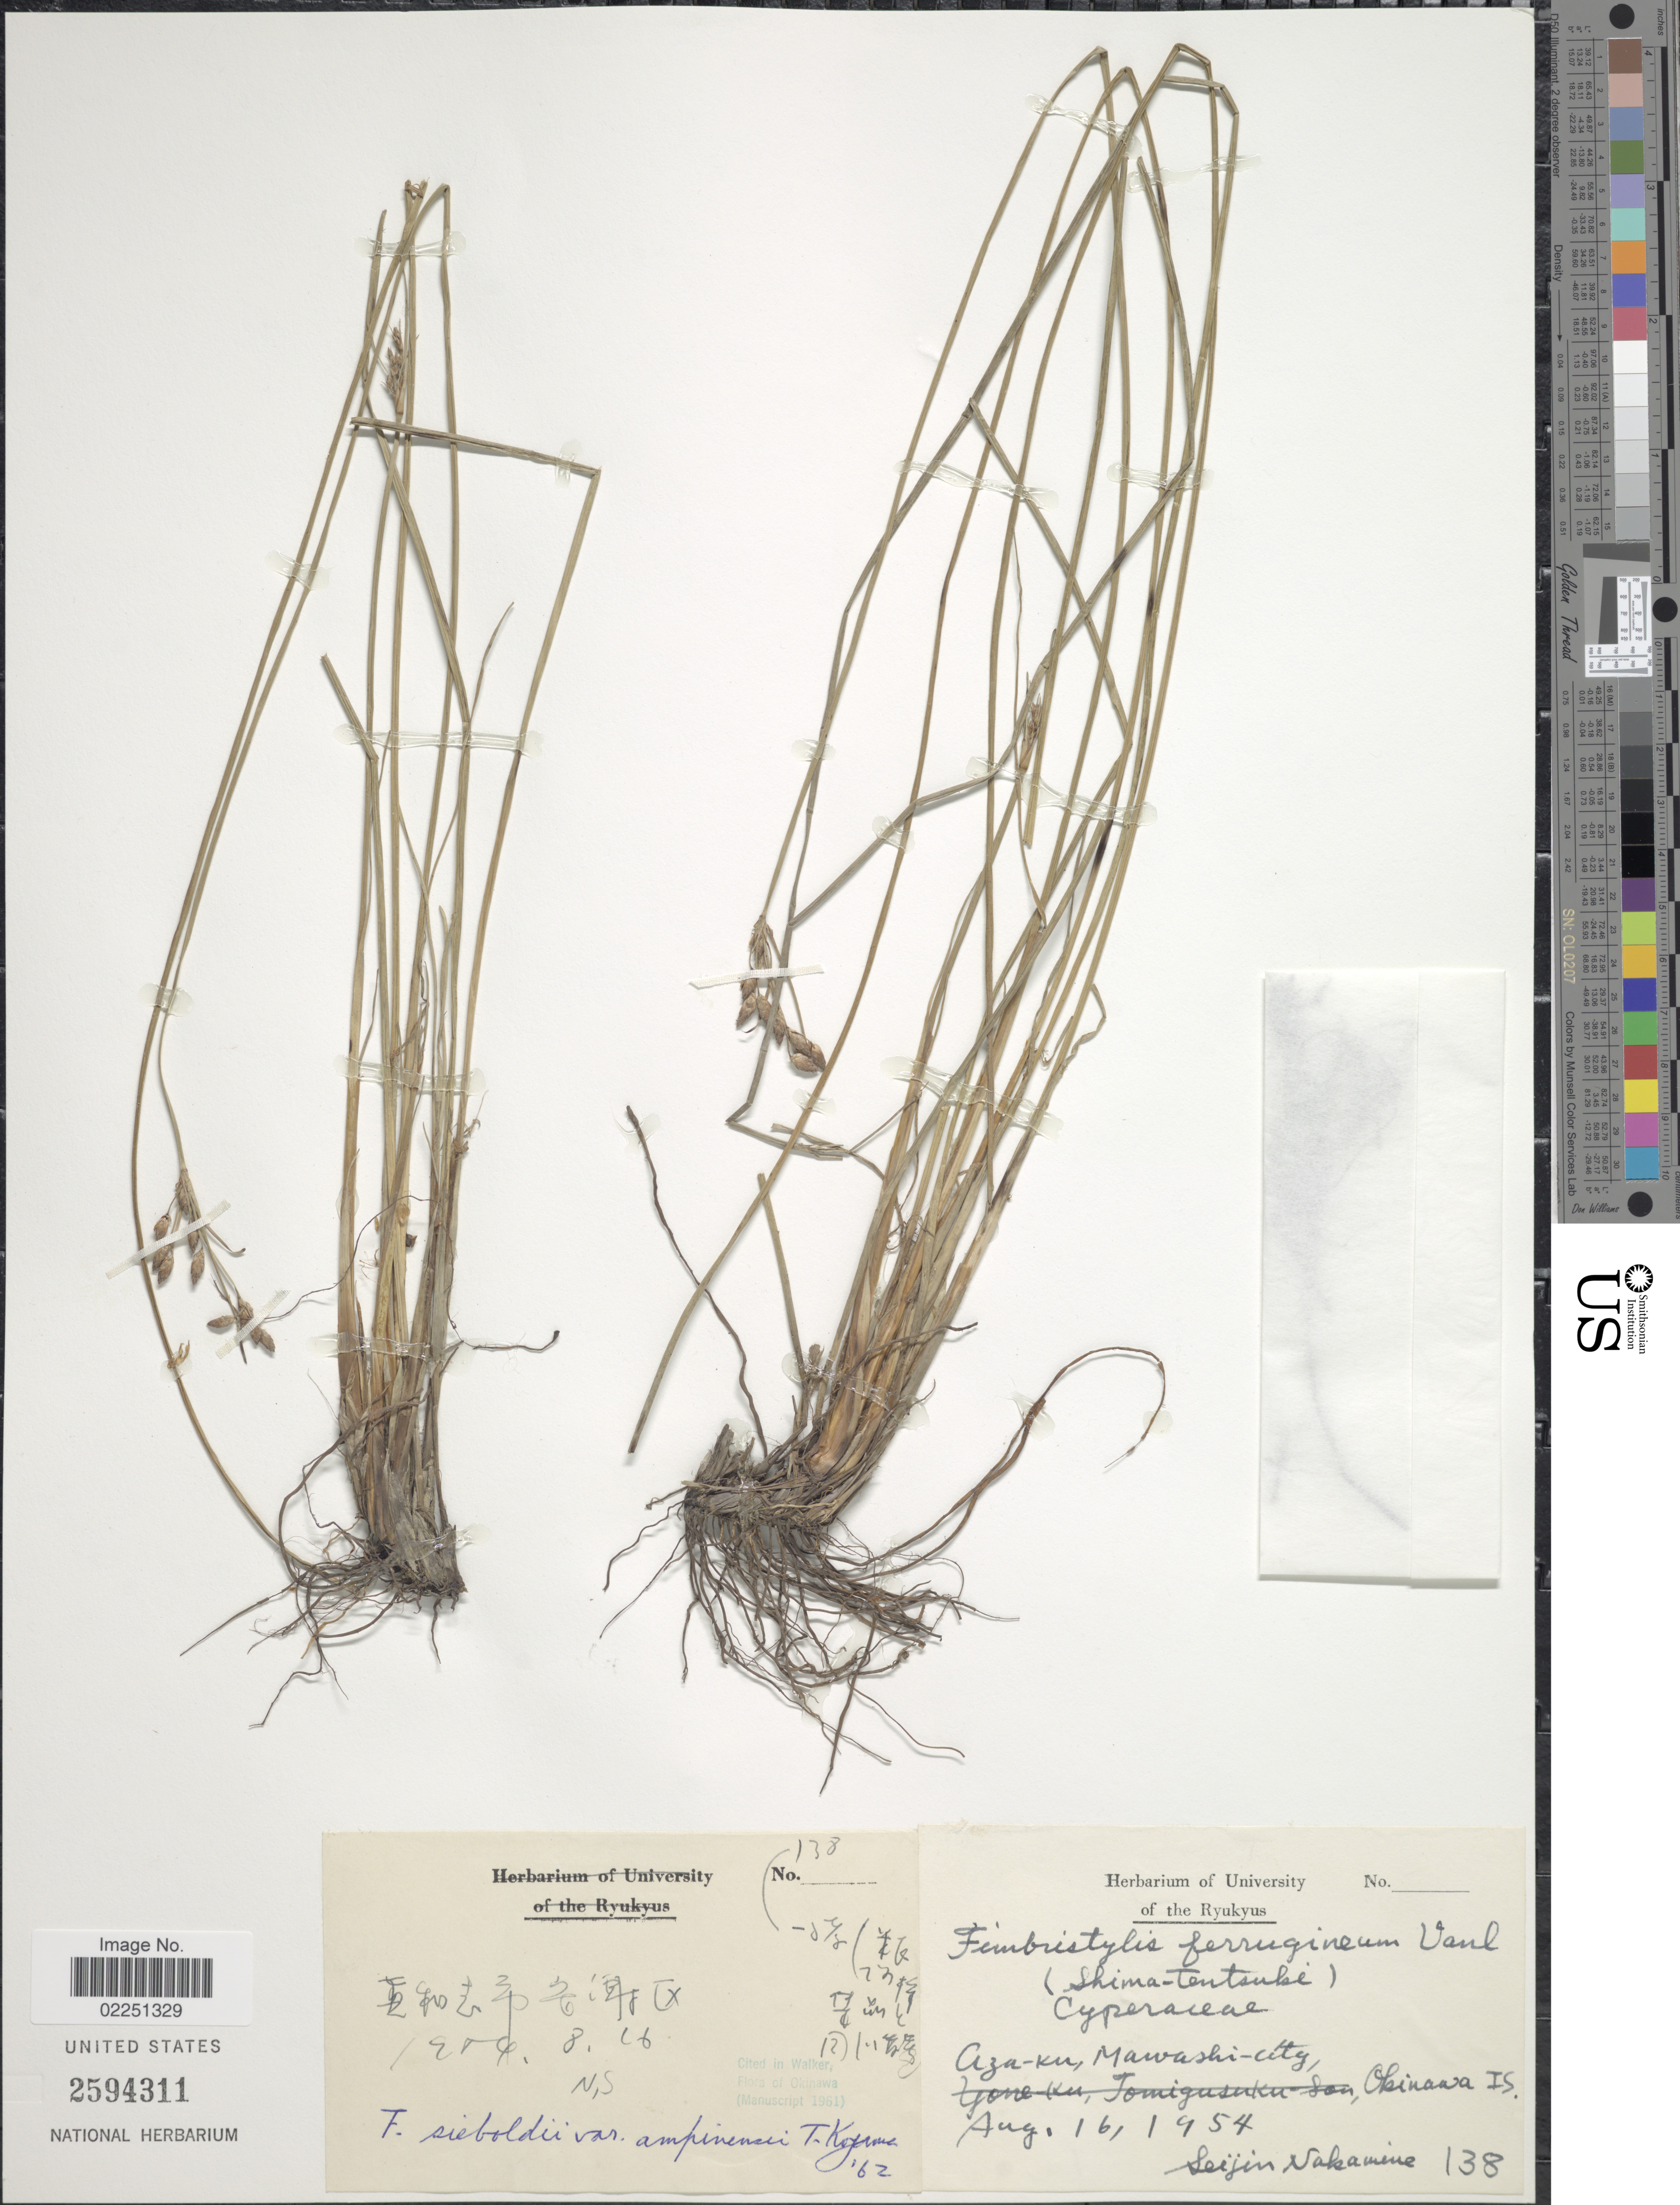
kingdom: Plantae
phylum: Tracheophyta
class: Liliopsida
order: Poales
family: Cyperaceae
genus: Fimbristylis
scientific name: Fimbristylis sieboldii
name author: Miq. ex Franch. & Sav.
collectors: S. Nakamine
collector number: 138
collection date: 1954-08-16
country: Japan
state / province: Okinawa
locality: Aza-ku, Mawashi-city, Okinawa IS.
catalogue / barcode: US 2594311